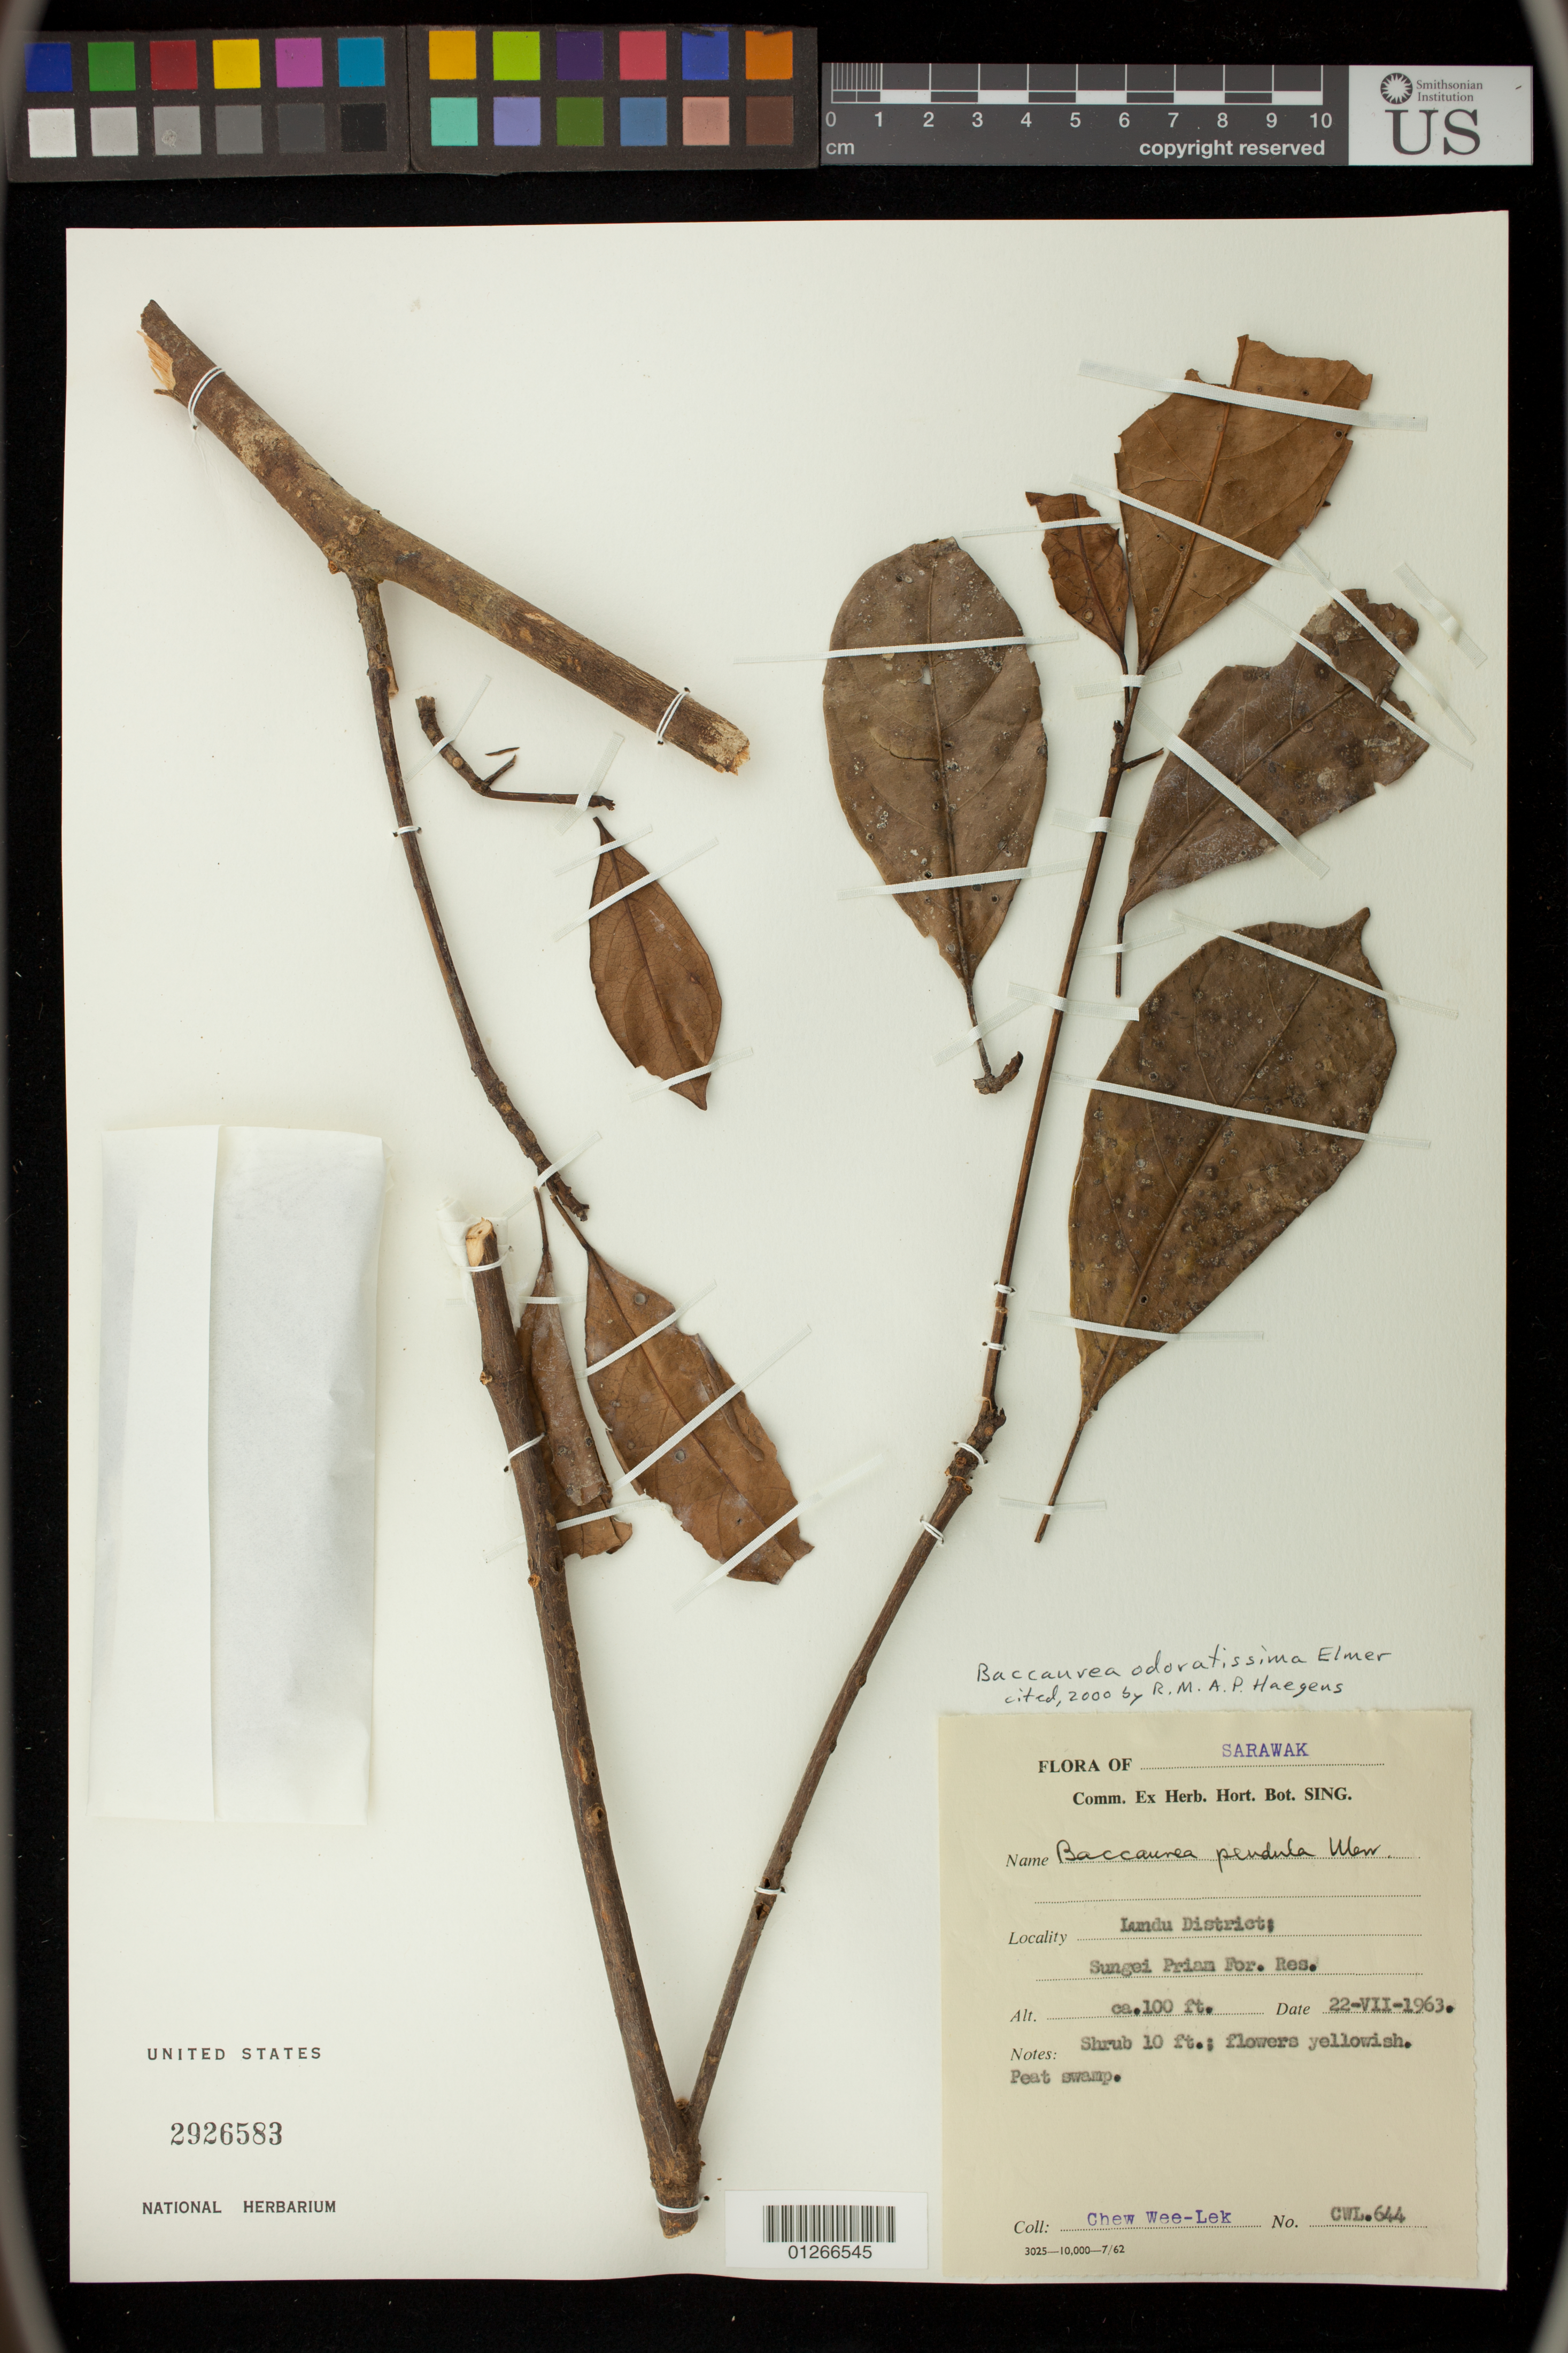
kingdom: Plantae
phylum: Tracheophyta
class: Magnoliopsida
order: Malpighiales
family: Phyllanthaceae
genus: Baccaurea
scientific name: Baccaurea odoratissima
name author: Elmer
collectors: W. Chew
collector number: CWL.644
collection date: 1963-07-22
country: Malaysia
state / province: Sarawak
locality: Lundu District, Sungei Priam For. Res.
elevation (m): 30